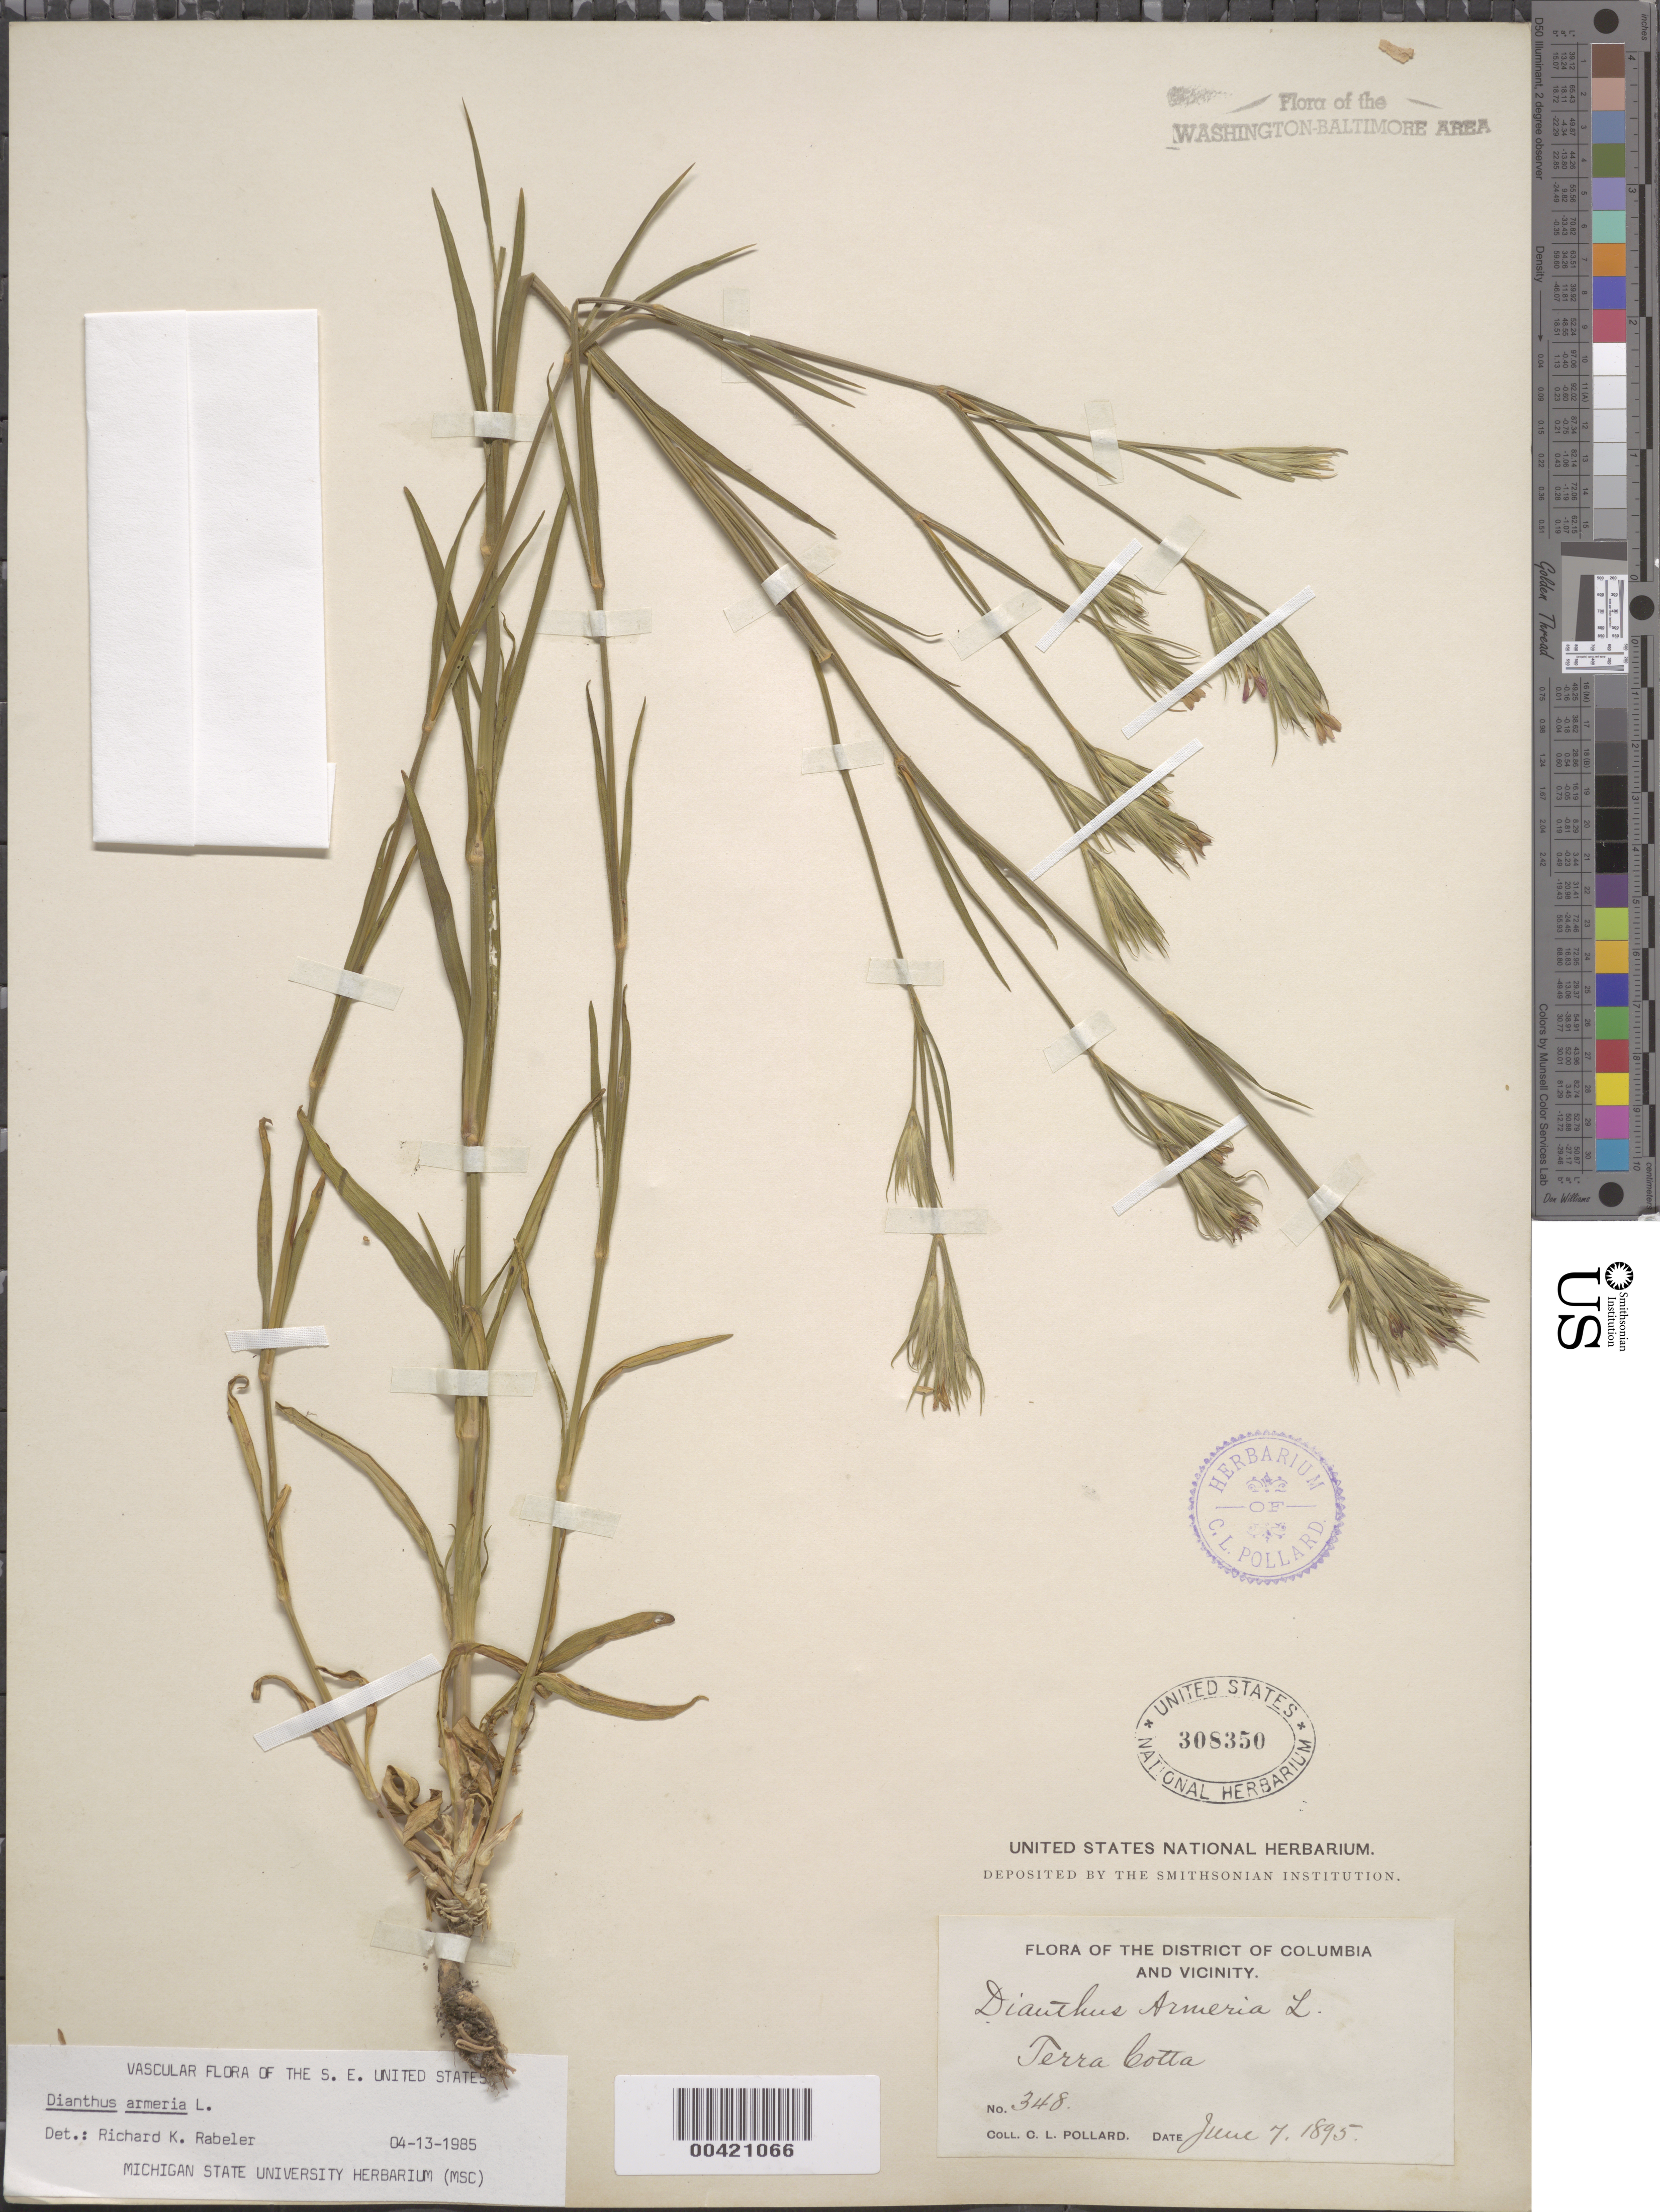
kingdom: Plantae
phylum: Tracheophyta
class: Magnoliopsida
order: Caryophyllales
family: Caryophyllaceae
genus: Dianthus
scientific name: Dianthus armeria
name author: L.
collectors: C. L. Pollard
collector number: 348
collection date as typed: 07 Jun 1895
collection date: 1895-06-07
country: United States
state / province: District of Columbia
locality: Terra Cotta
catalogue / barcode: US 308350